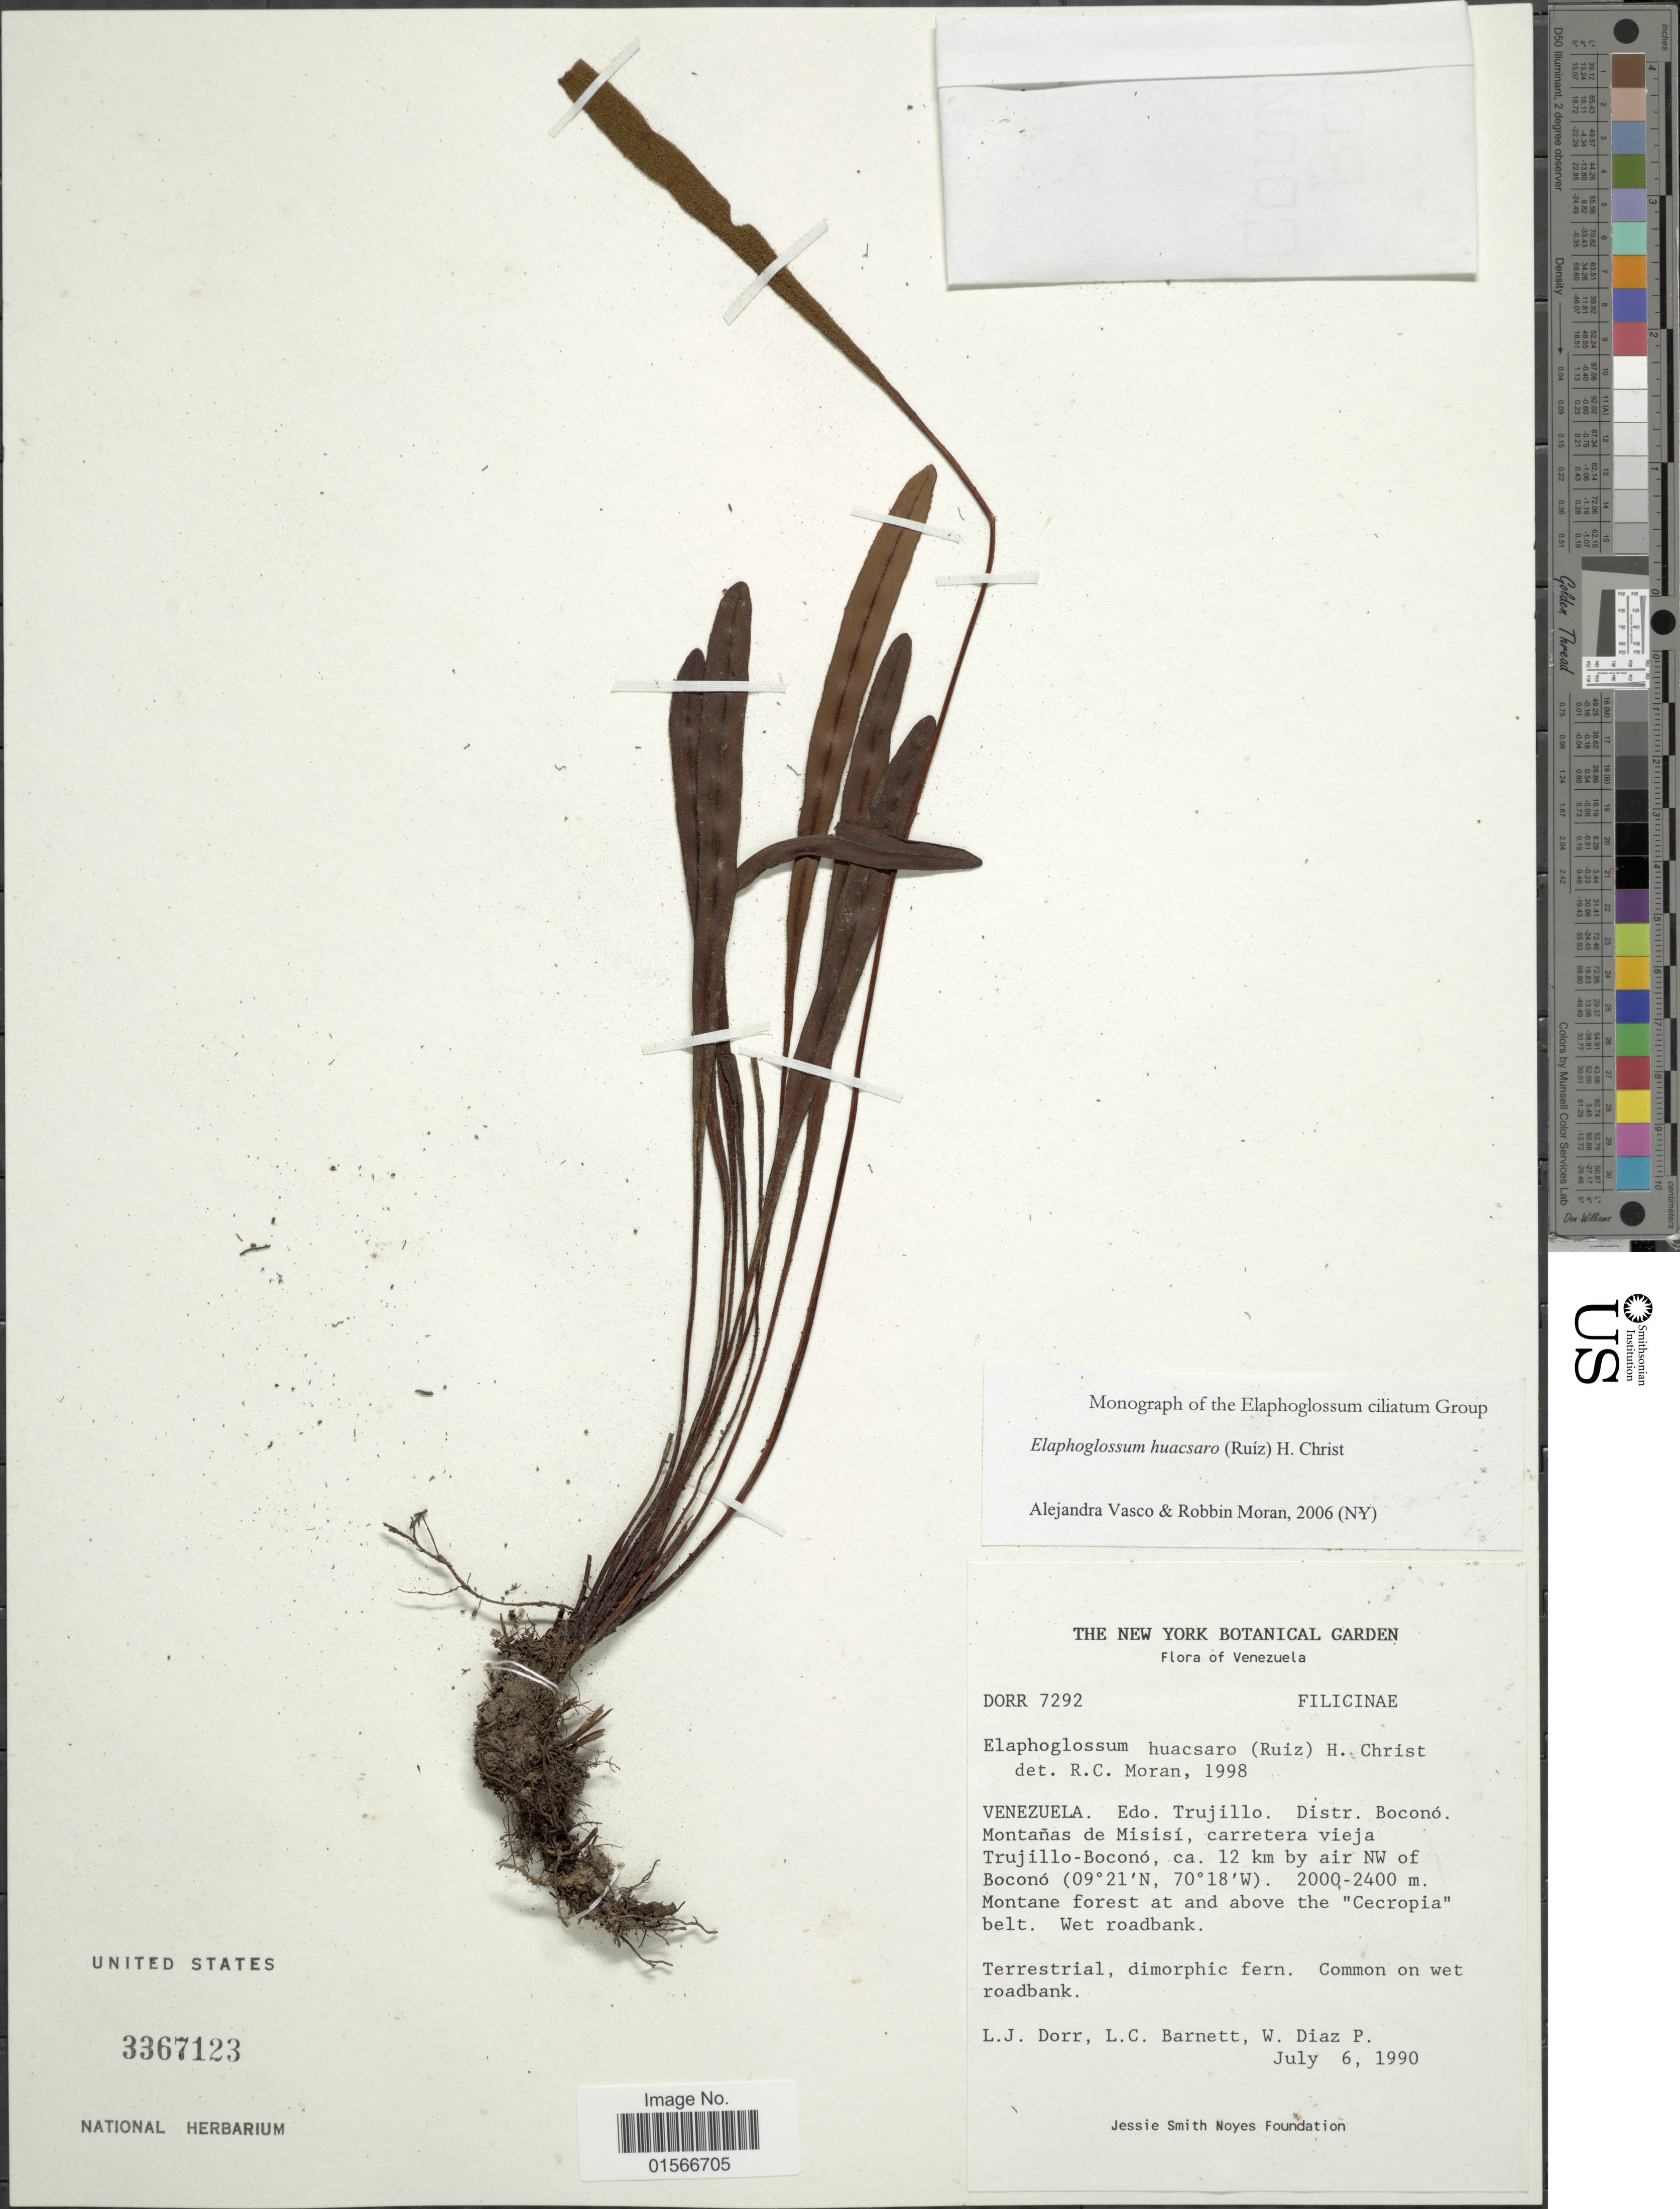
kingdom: Plantae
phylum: Tracheophyta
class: Polypodiopsida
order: Polypodiales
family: Dryopteridaceae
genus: Elaphoglossum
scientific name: Elaphoglossum huacsaro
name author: (Ruiz) Christ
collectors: L. J. Dorr, L. C. Barnett & W. Díaz P.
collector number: DORR 7292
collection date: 1990-07-06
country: Venezuela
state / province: Trujillo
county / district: Boconó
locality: Montañas de Misisi, carretera vieja Trujillo-Boconó, ca. 12 km by air NW of Boconó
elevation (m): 2000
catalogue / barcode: US 3367123